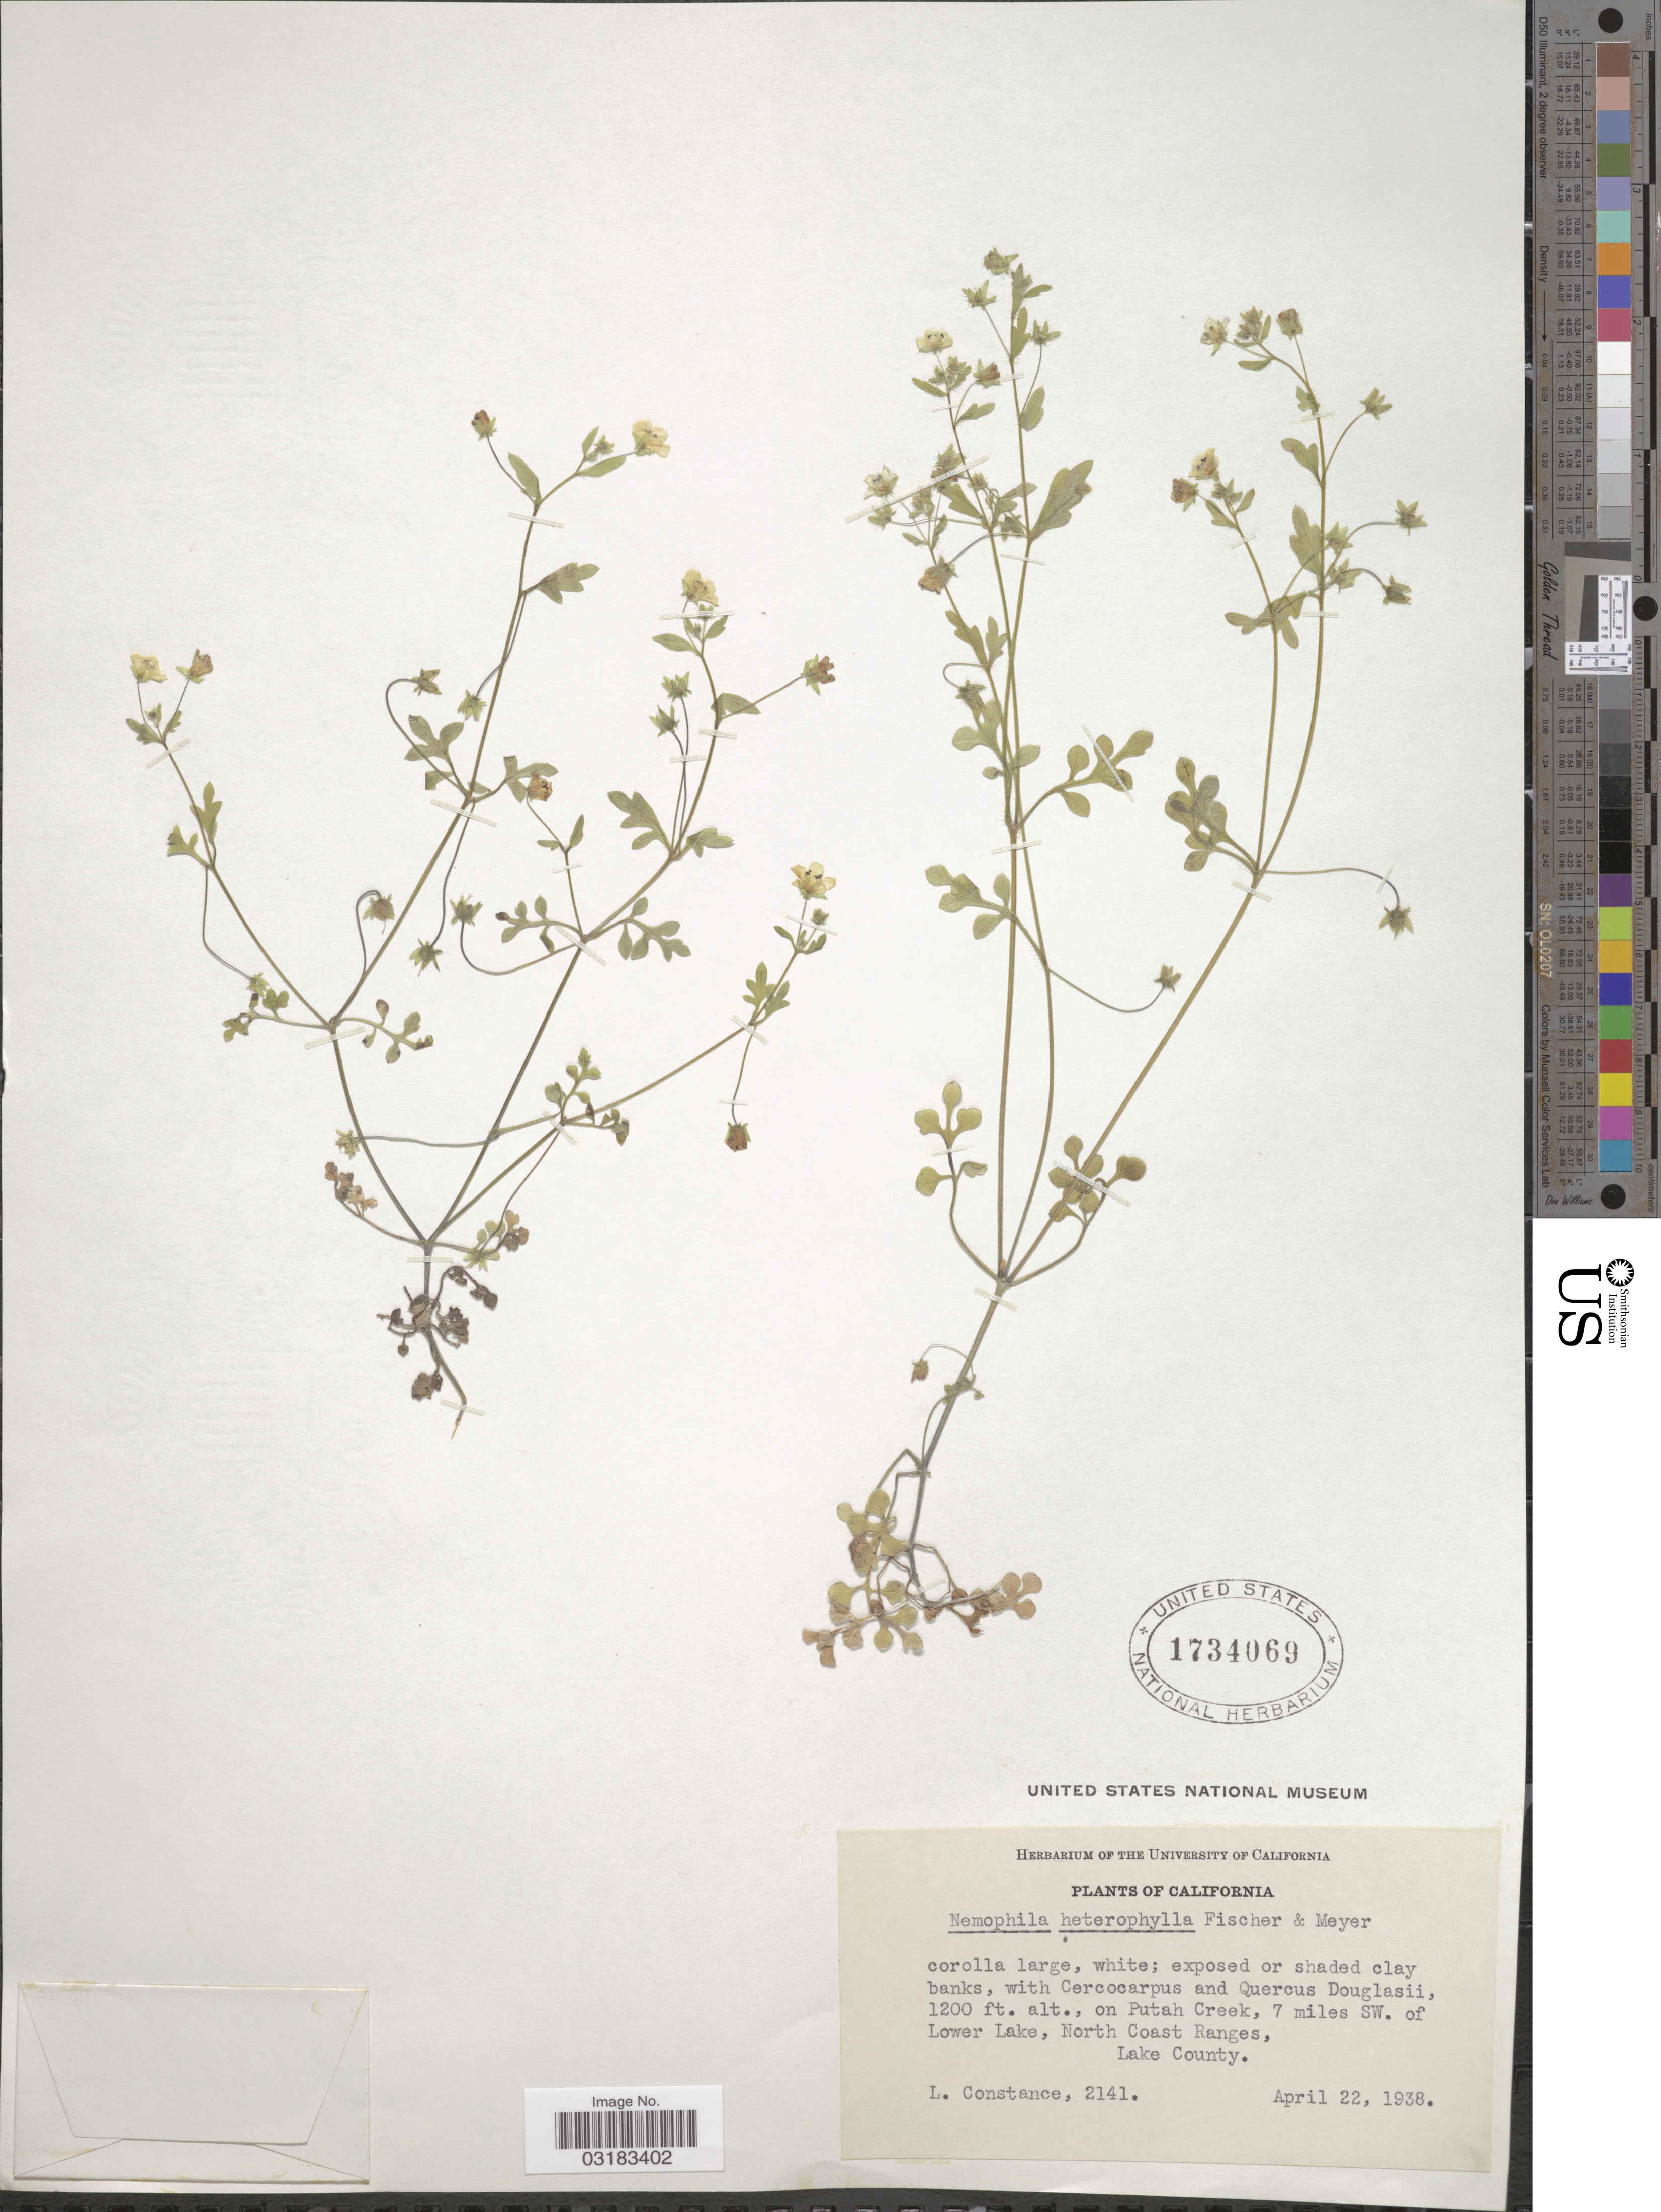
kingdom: Plantae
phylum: Tracheophyta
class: Magnoliopsida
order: Boraginales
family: Hydrophyllaceae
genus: Nemophila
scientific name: Nemophila heterophylla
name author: Fisch. & C.A. Mey.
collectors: L. Constance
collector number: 2141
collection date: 1938-04-22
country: United States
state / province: California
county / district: Lake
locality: On Putah Creek, 7 miles SW. of Lower Lake, North Coast Ranges, Lake County.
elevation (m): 366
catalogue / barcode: US 1734069